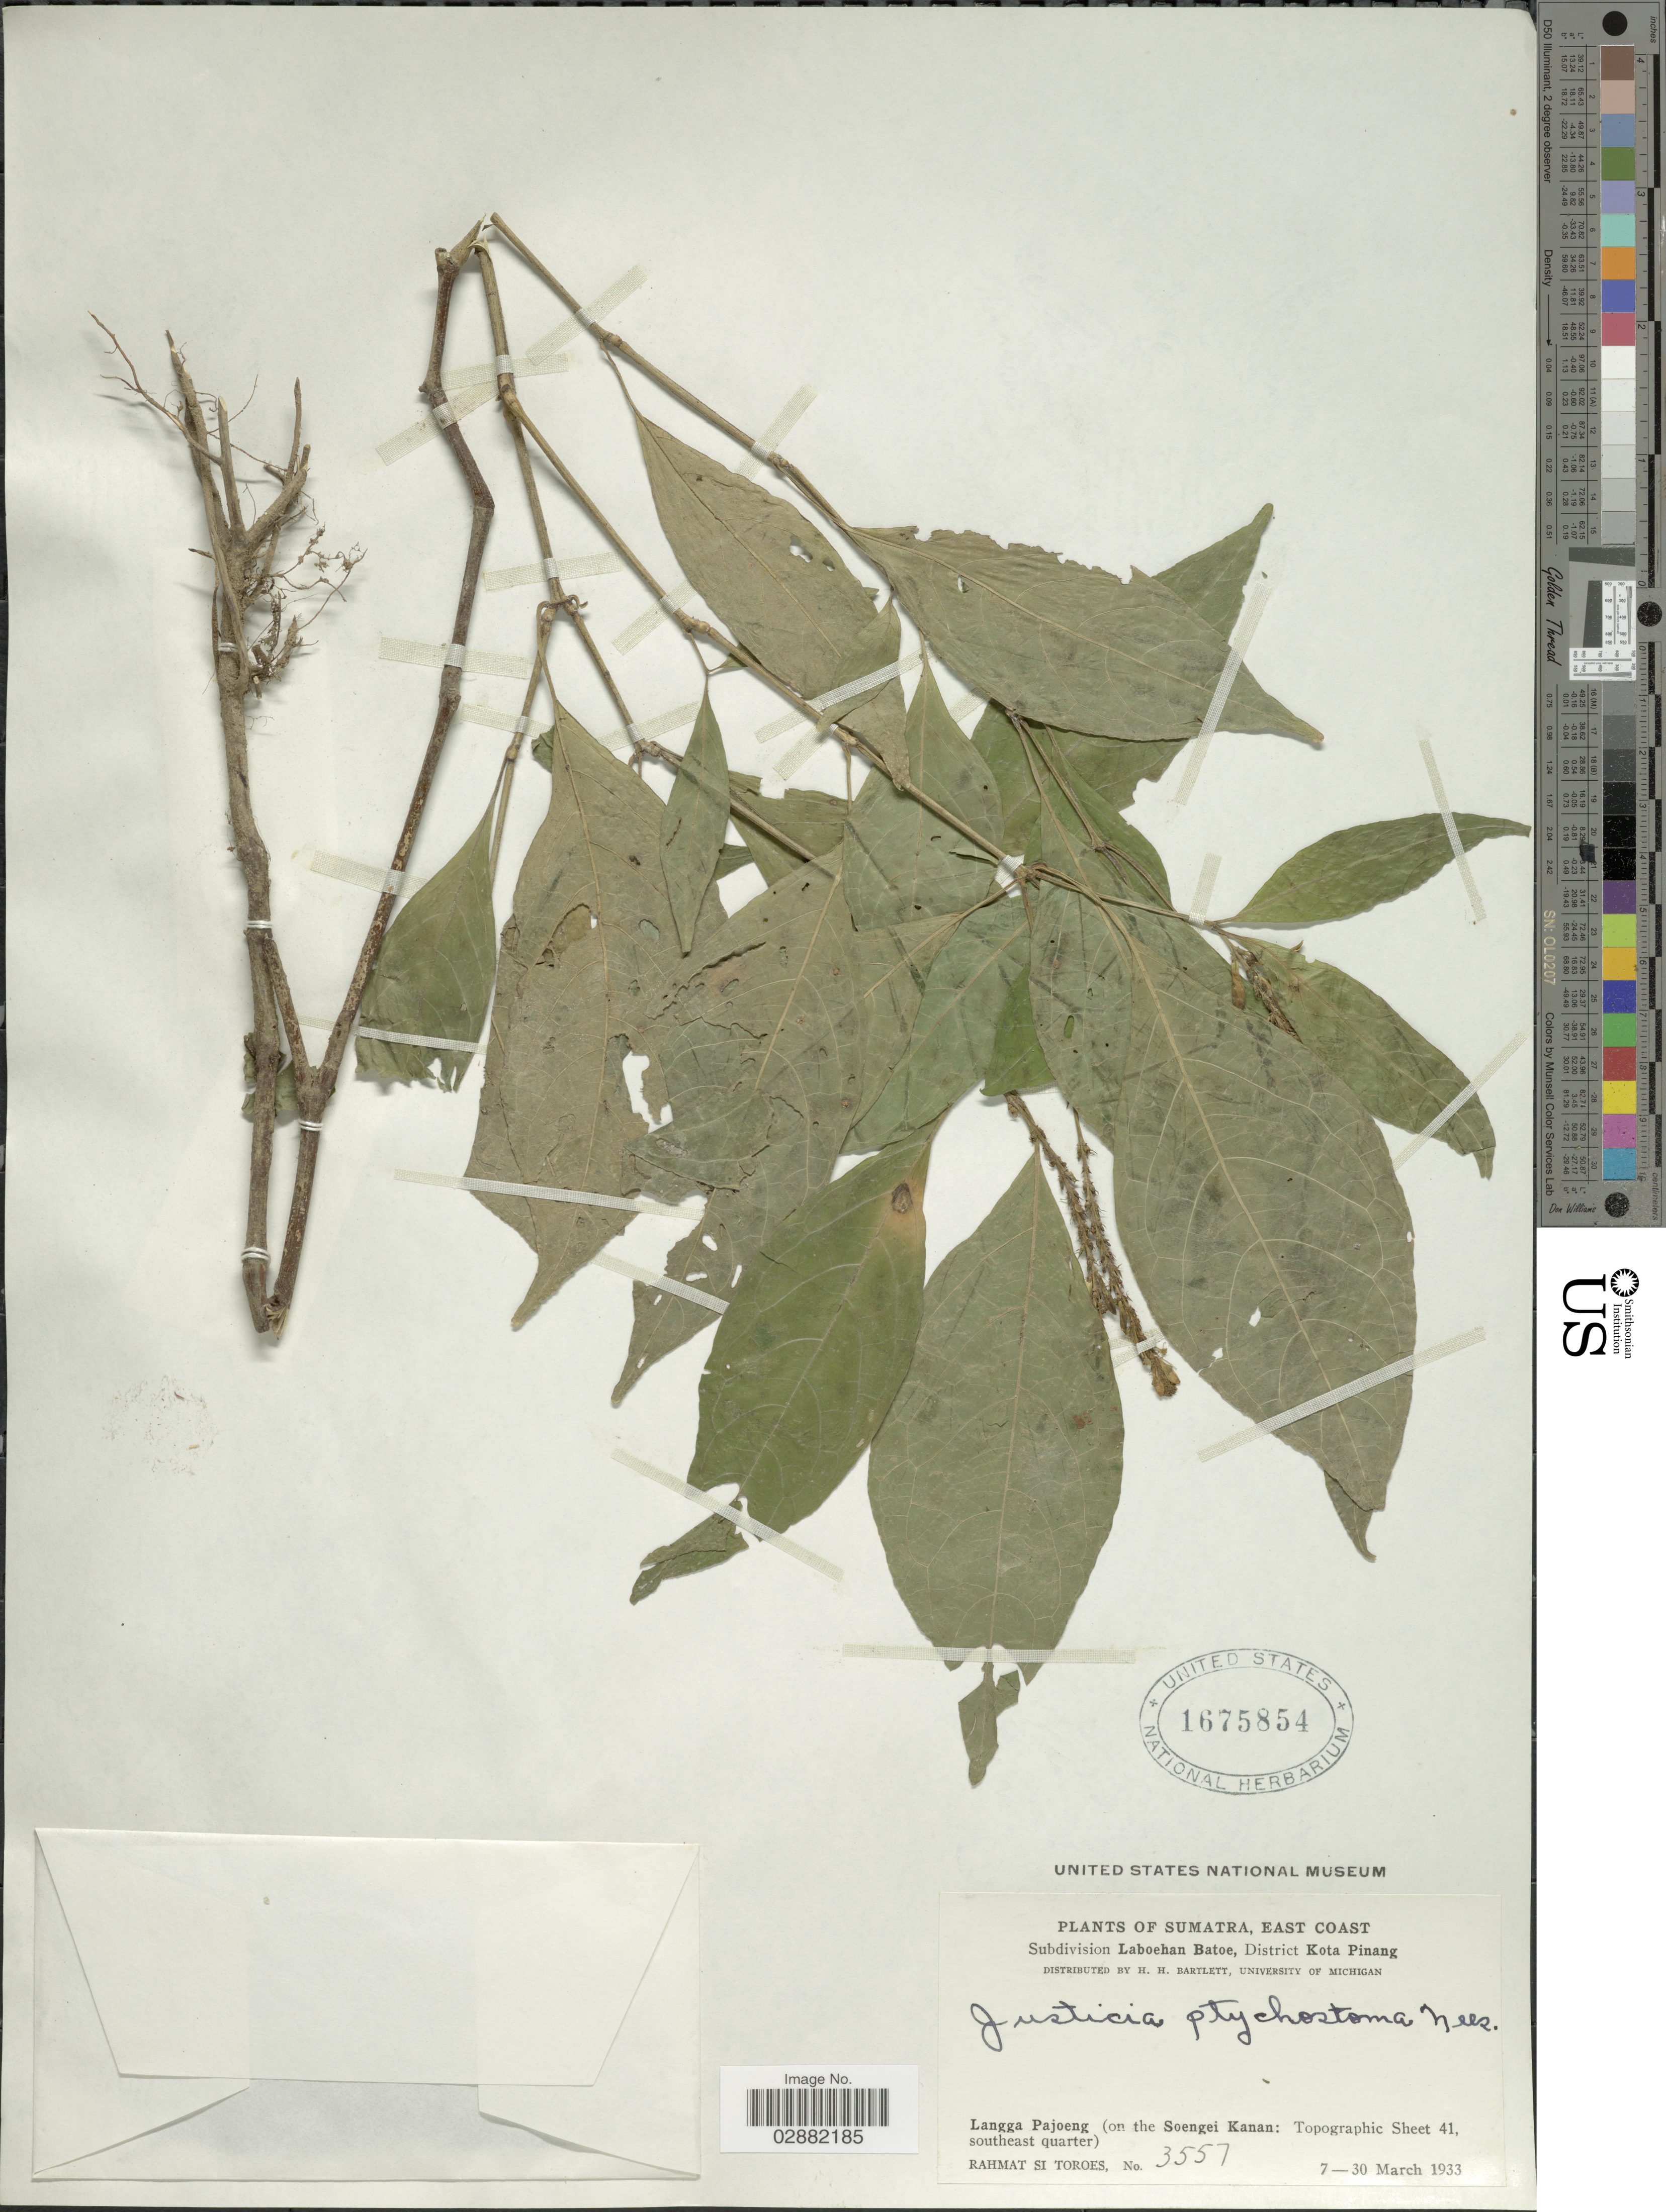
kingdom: Plantae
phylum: Tracheophyta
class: Magnoliopsida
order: Lamiales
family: Acanthaceae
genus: Justicia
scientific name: Justicia ptychostoma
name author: Wall.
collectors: Rahmat Si Boeea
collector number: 3557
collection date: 1933-03-07/1933-03-30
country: Indonesia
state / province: Sumatra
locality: Sumatra, East Coast. Subdivision Laboehan Batoe, District Kota Pinang. Langga Pajoeng (on the Soengei Kanan: Topographic Sheet 41, southeast quarter).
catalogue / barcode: US 1675854